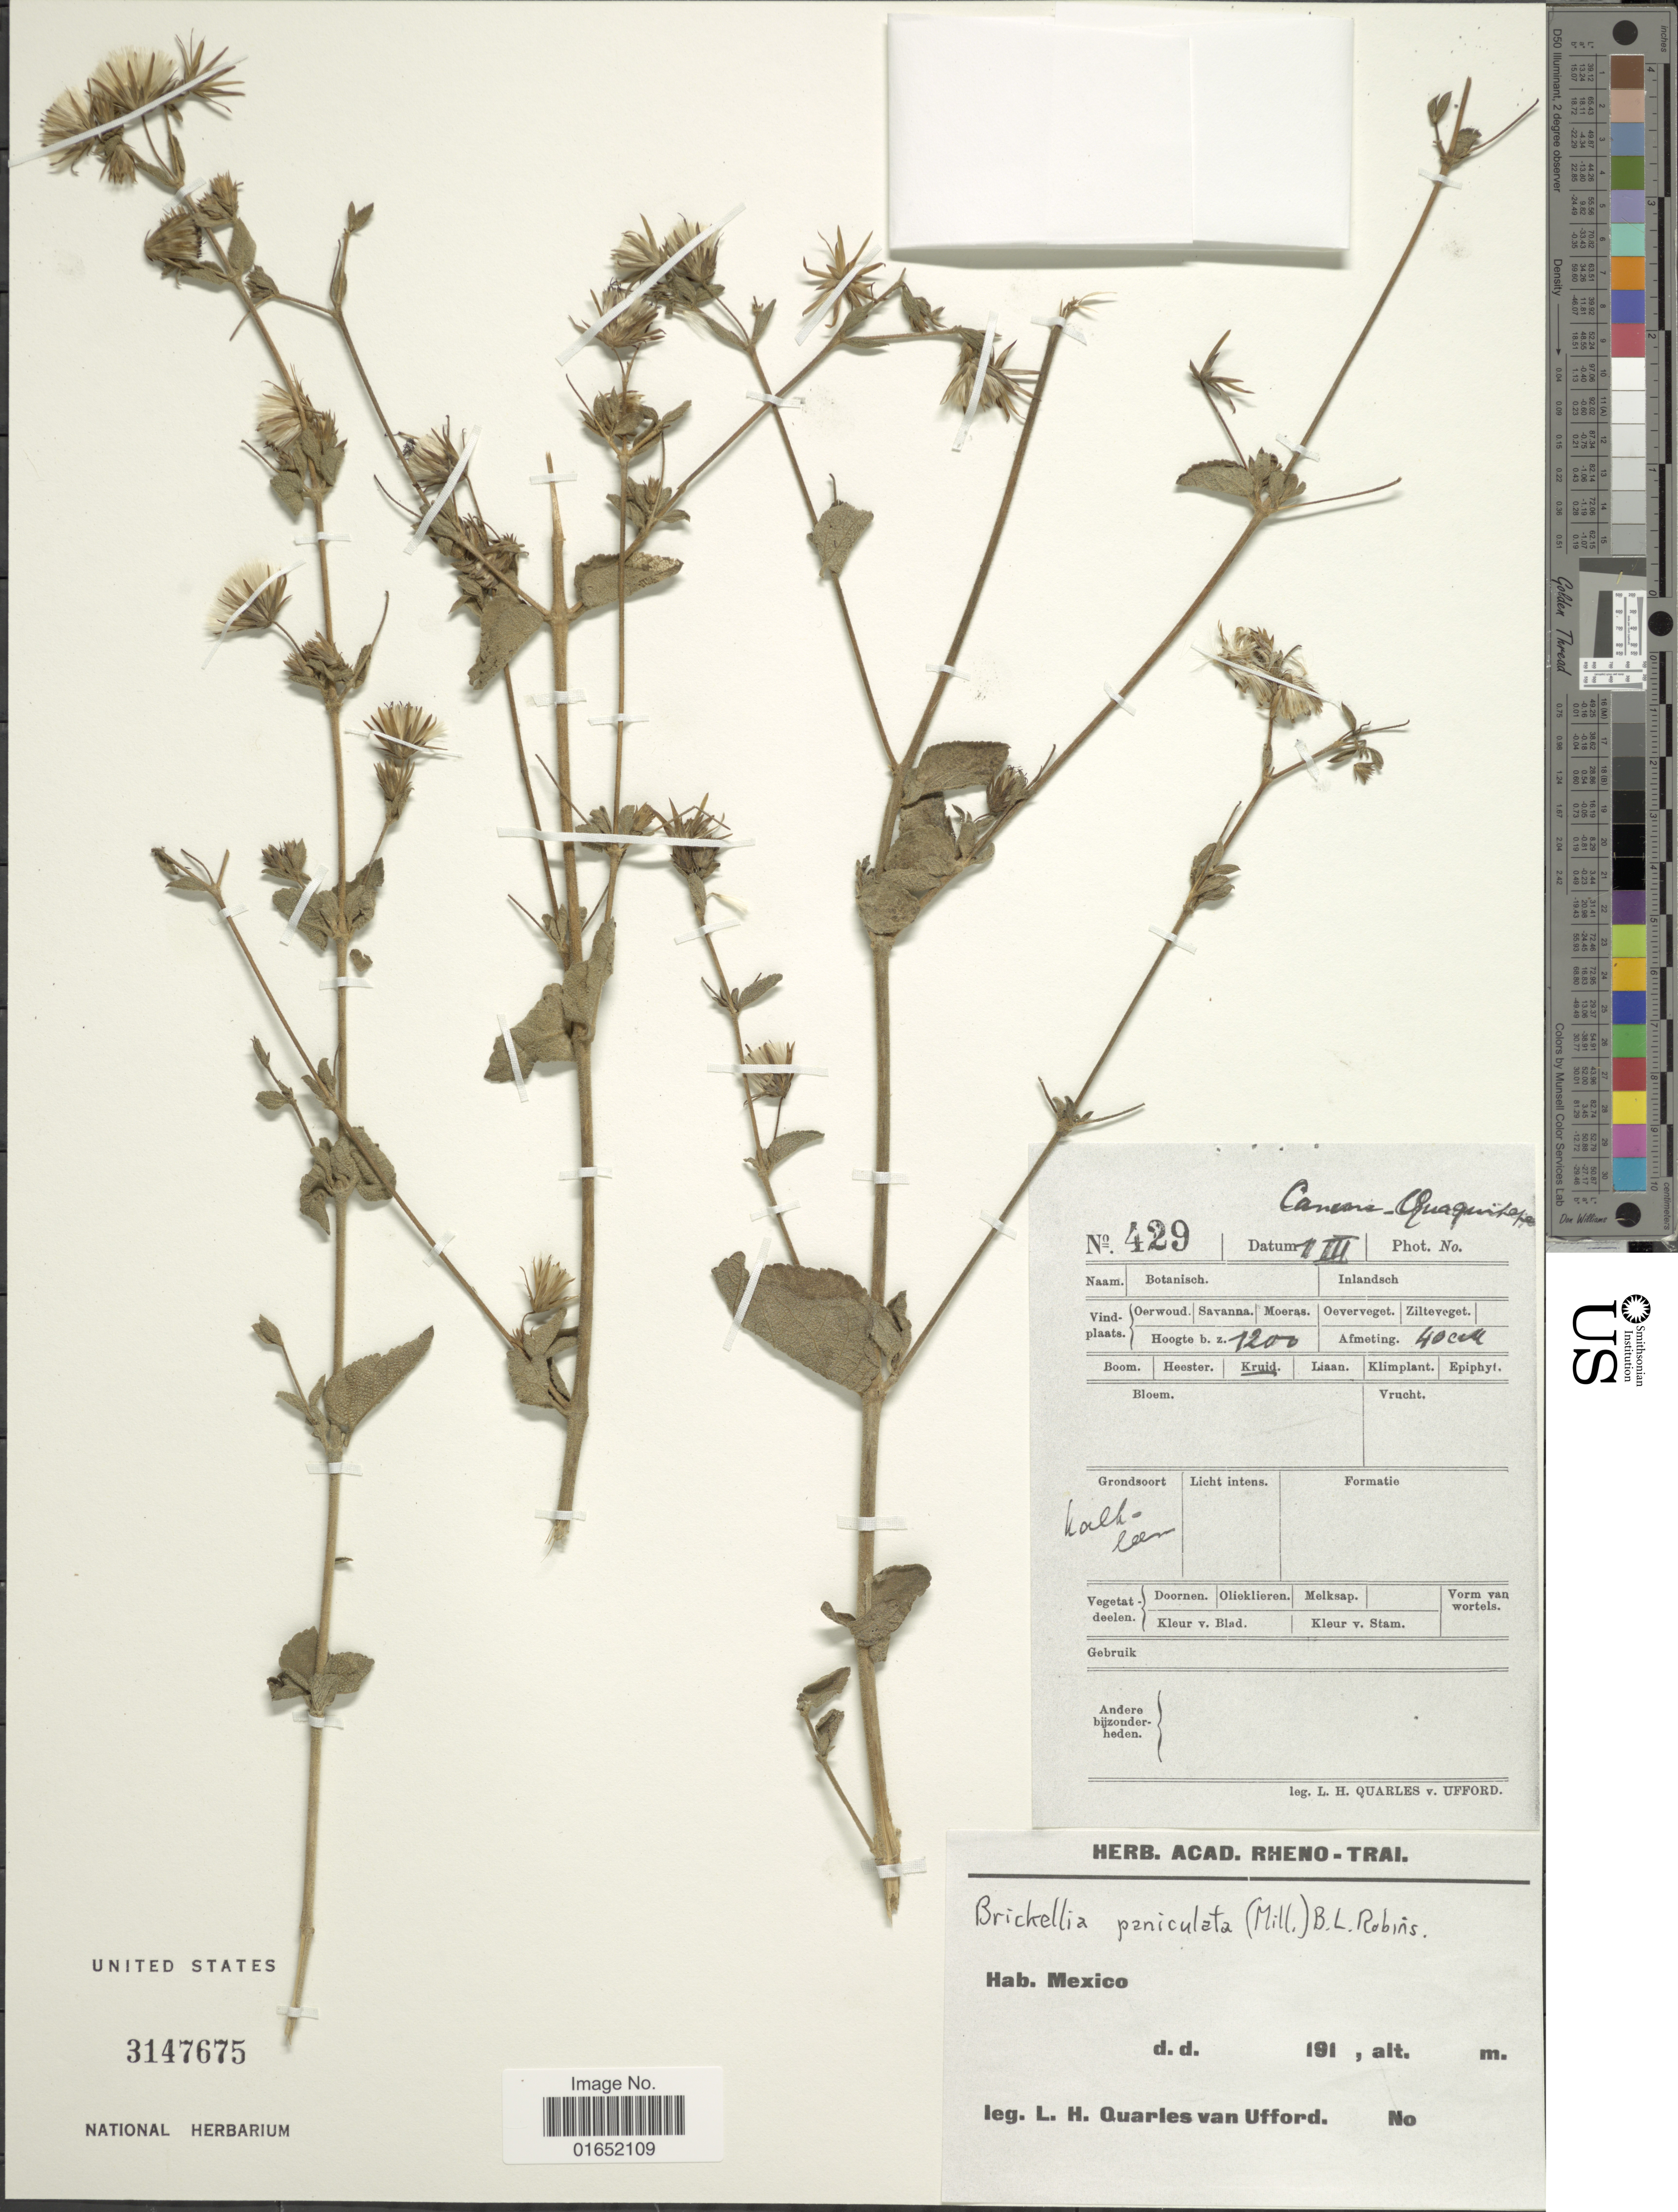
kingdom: Plantae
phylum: Tracheophyta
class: Magnoliopsida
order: Asterales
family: Asteraceae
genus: Brickellia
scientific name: Brickellia paniculata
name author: (Mill.) B.L. Rob.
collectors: Quarles van Ufford, L. H.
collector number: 429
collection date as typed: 191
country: Mexico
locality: Cancuc - Guaquitepec [interpreted]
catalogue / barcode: US 3147675